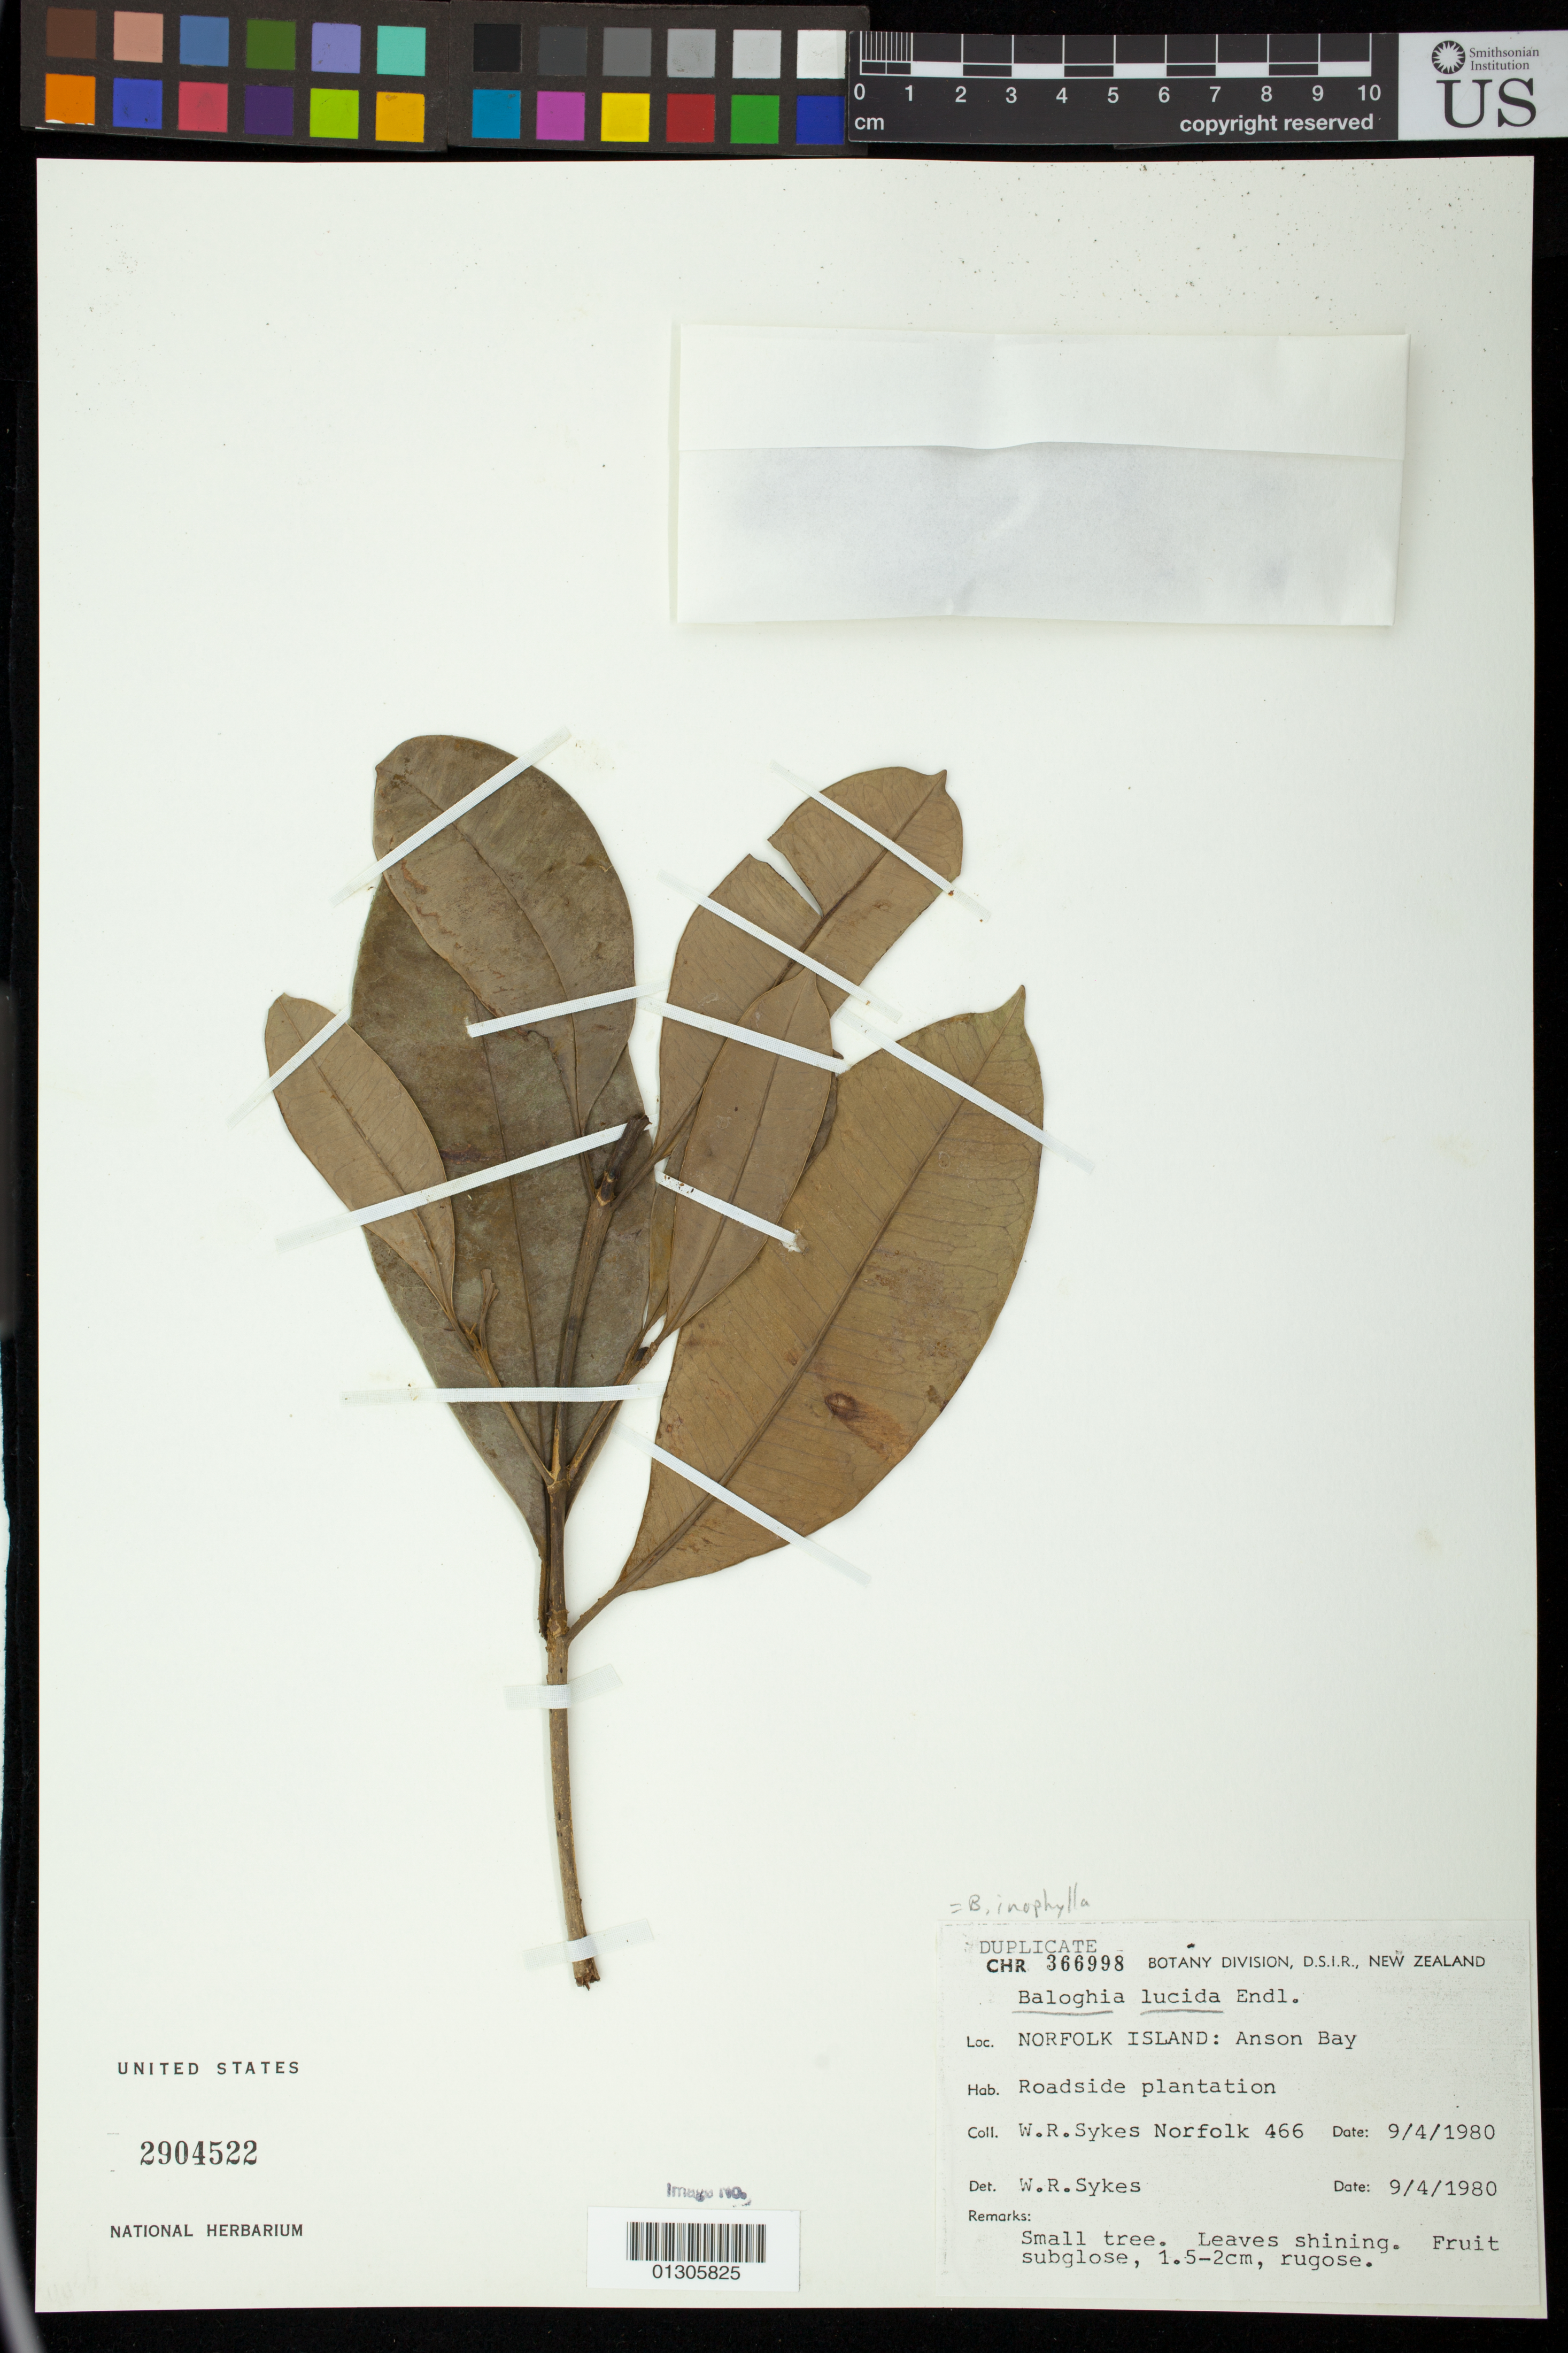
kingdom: Plantae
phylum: Tracheophyta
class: Magnoliopsida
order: Malpighiales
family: Euphorbiaceae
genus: Baloghia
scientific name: Baloghia inophylla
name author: (G. Forst.) P.S. Green ex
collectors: W. R. Sykes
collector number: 466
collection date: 1980-09-04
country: Australia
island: Norfolk Island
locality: Norfolk Island, Anson Bay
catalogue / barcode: US 2904522